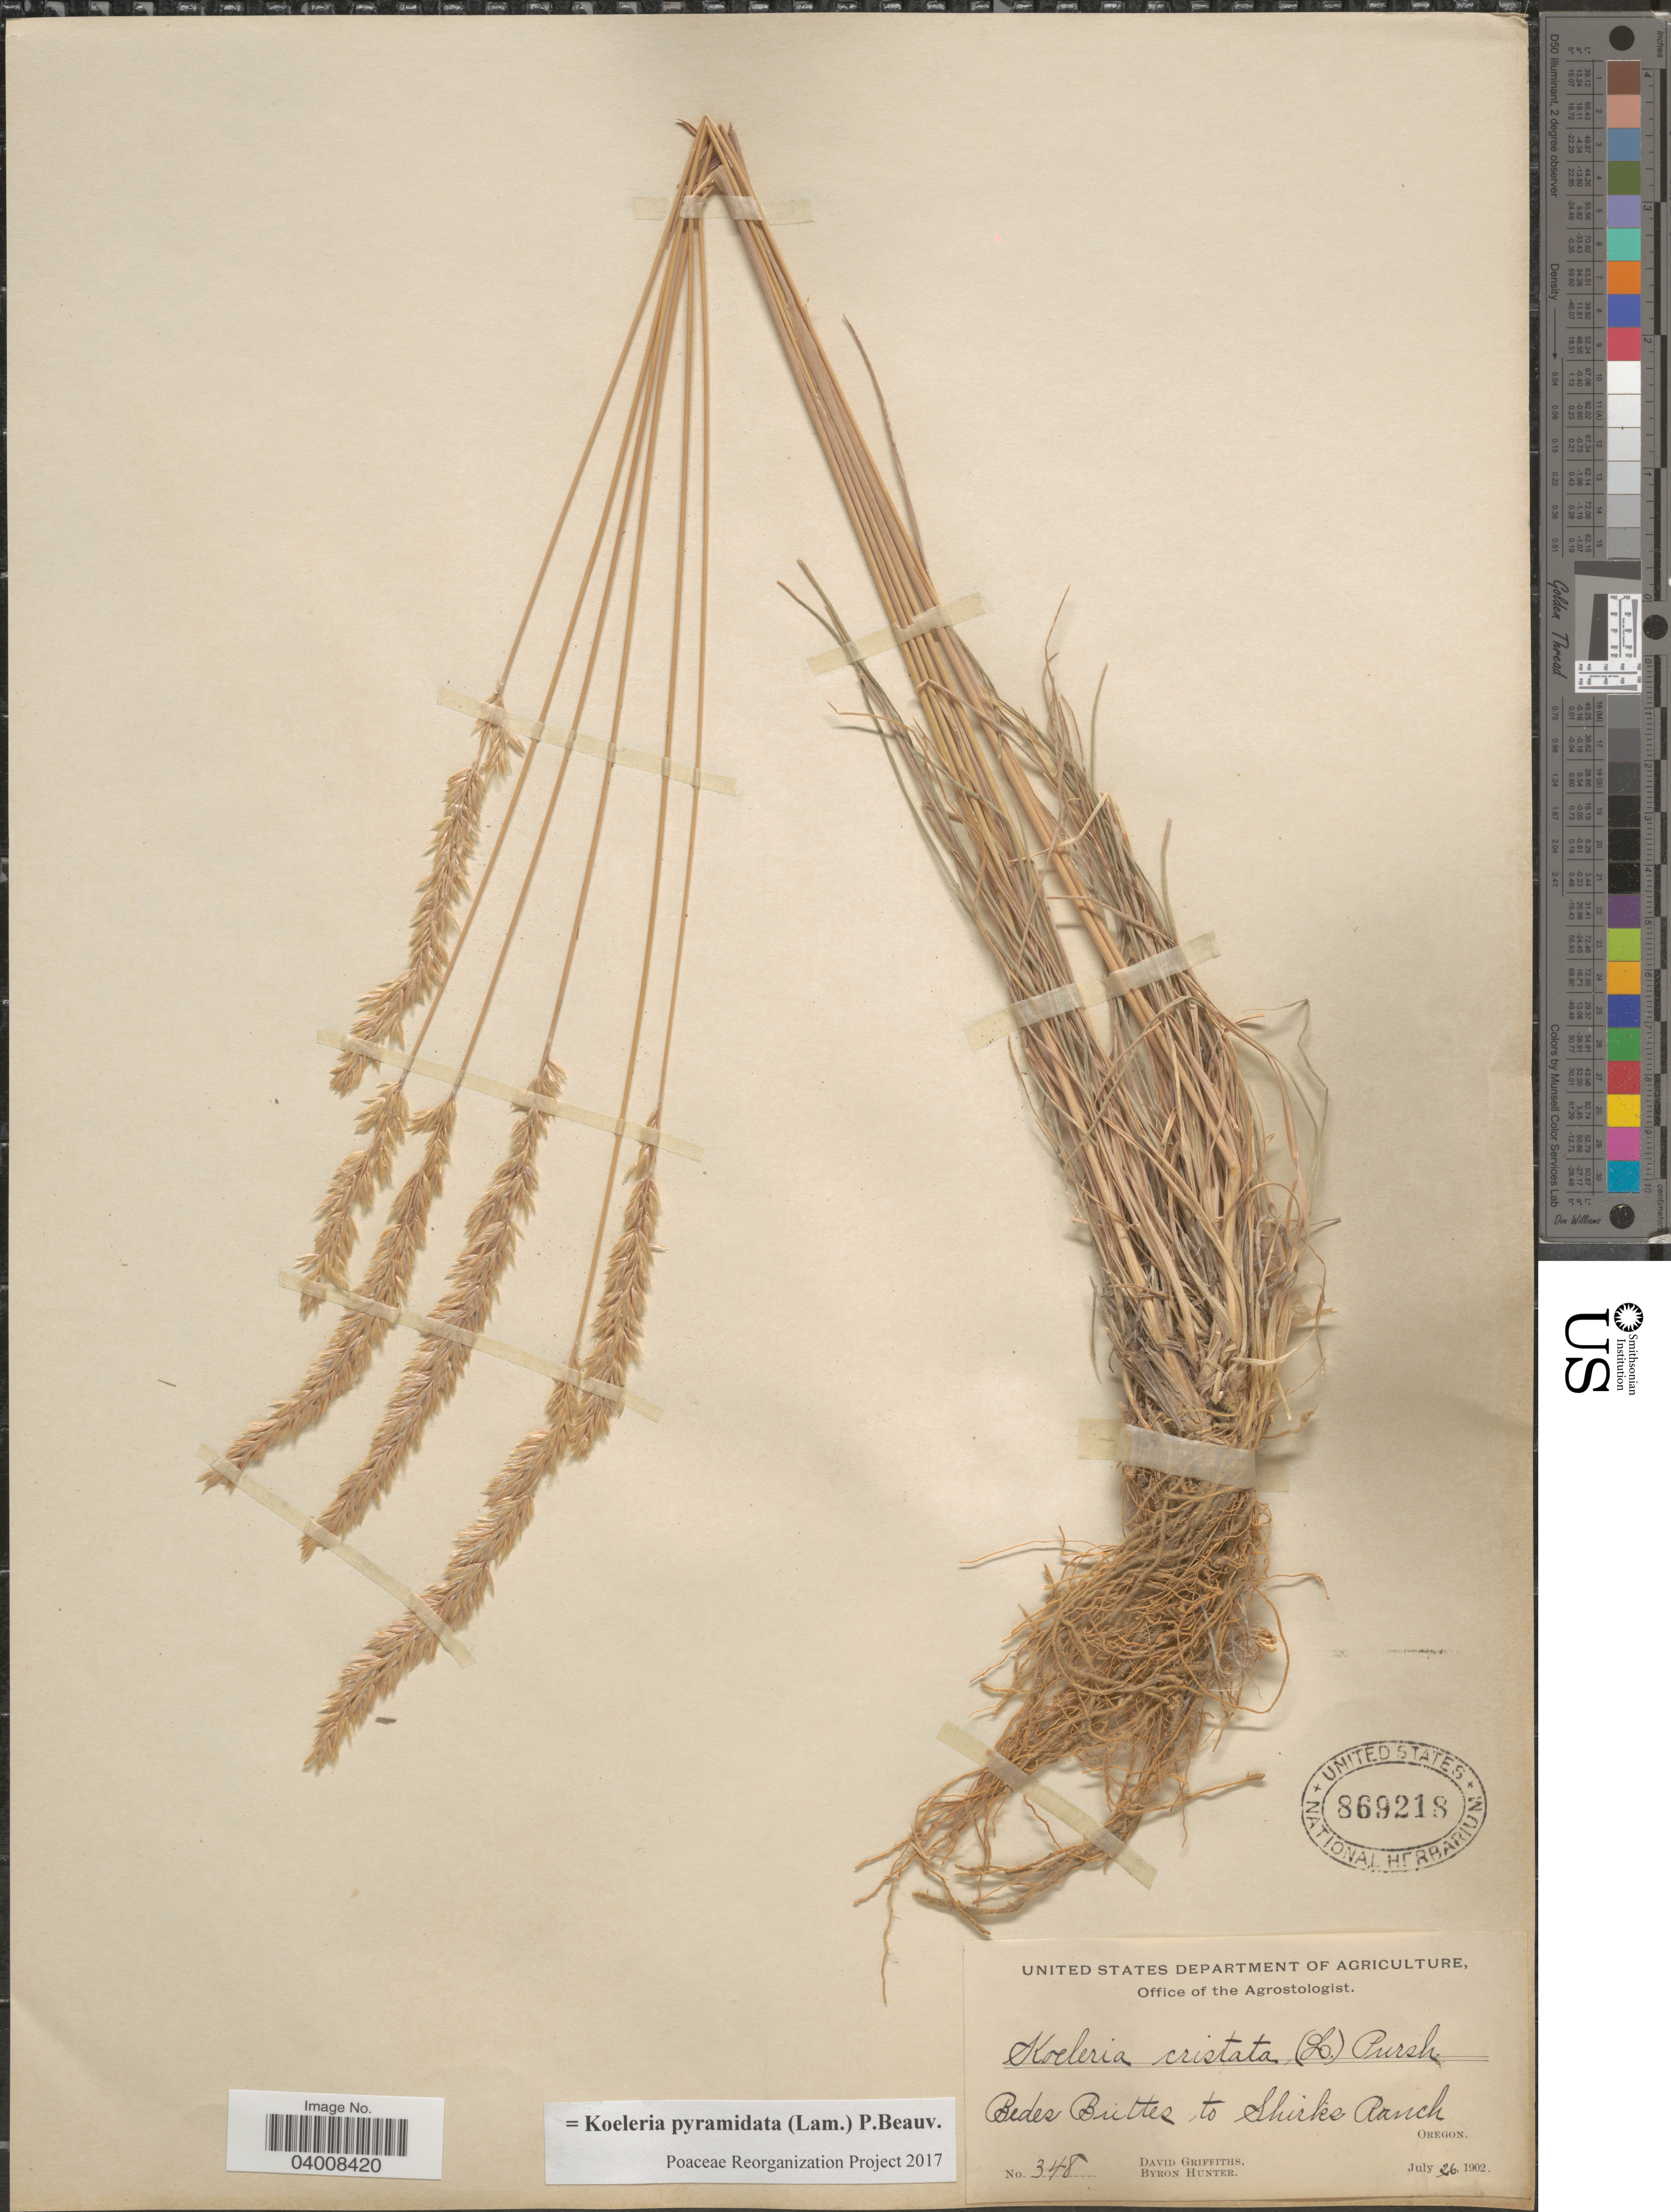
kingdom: Plantae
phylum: Tracheophyta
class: Liliopsida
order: Poales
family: Poaceae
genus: Koeleria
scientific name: Koeleria pyramidata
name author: (Lam.) P. Beauv.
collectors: D. Griffiths & B. Hunter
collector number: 348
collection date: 1902-07-26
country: United States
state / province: Oregon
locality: Bedes Buttes to Shirks Ranch.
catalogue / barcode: US 869218